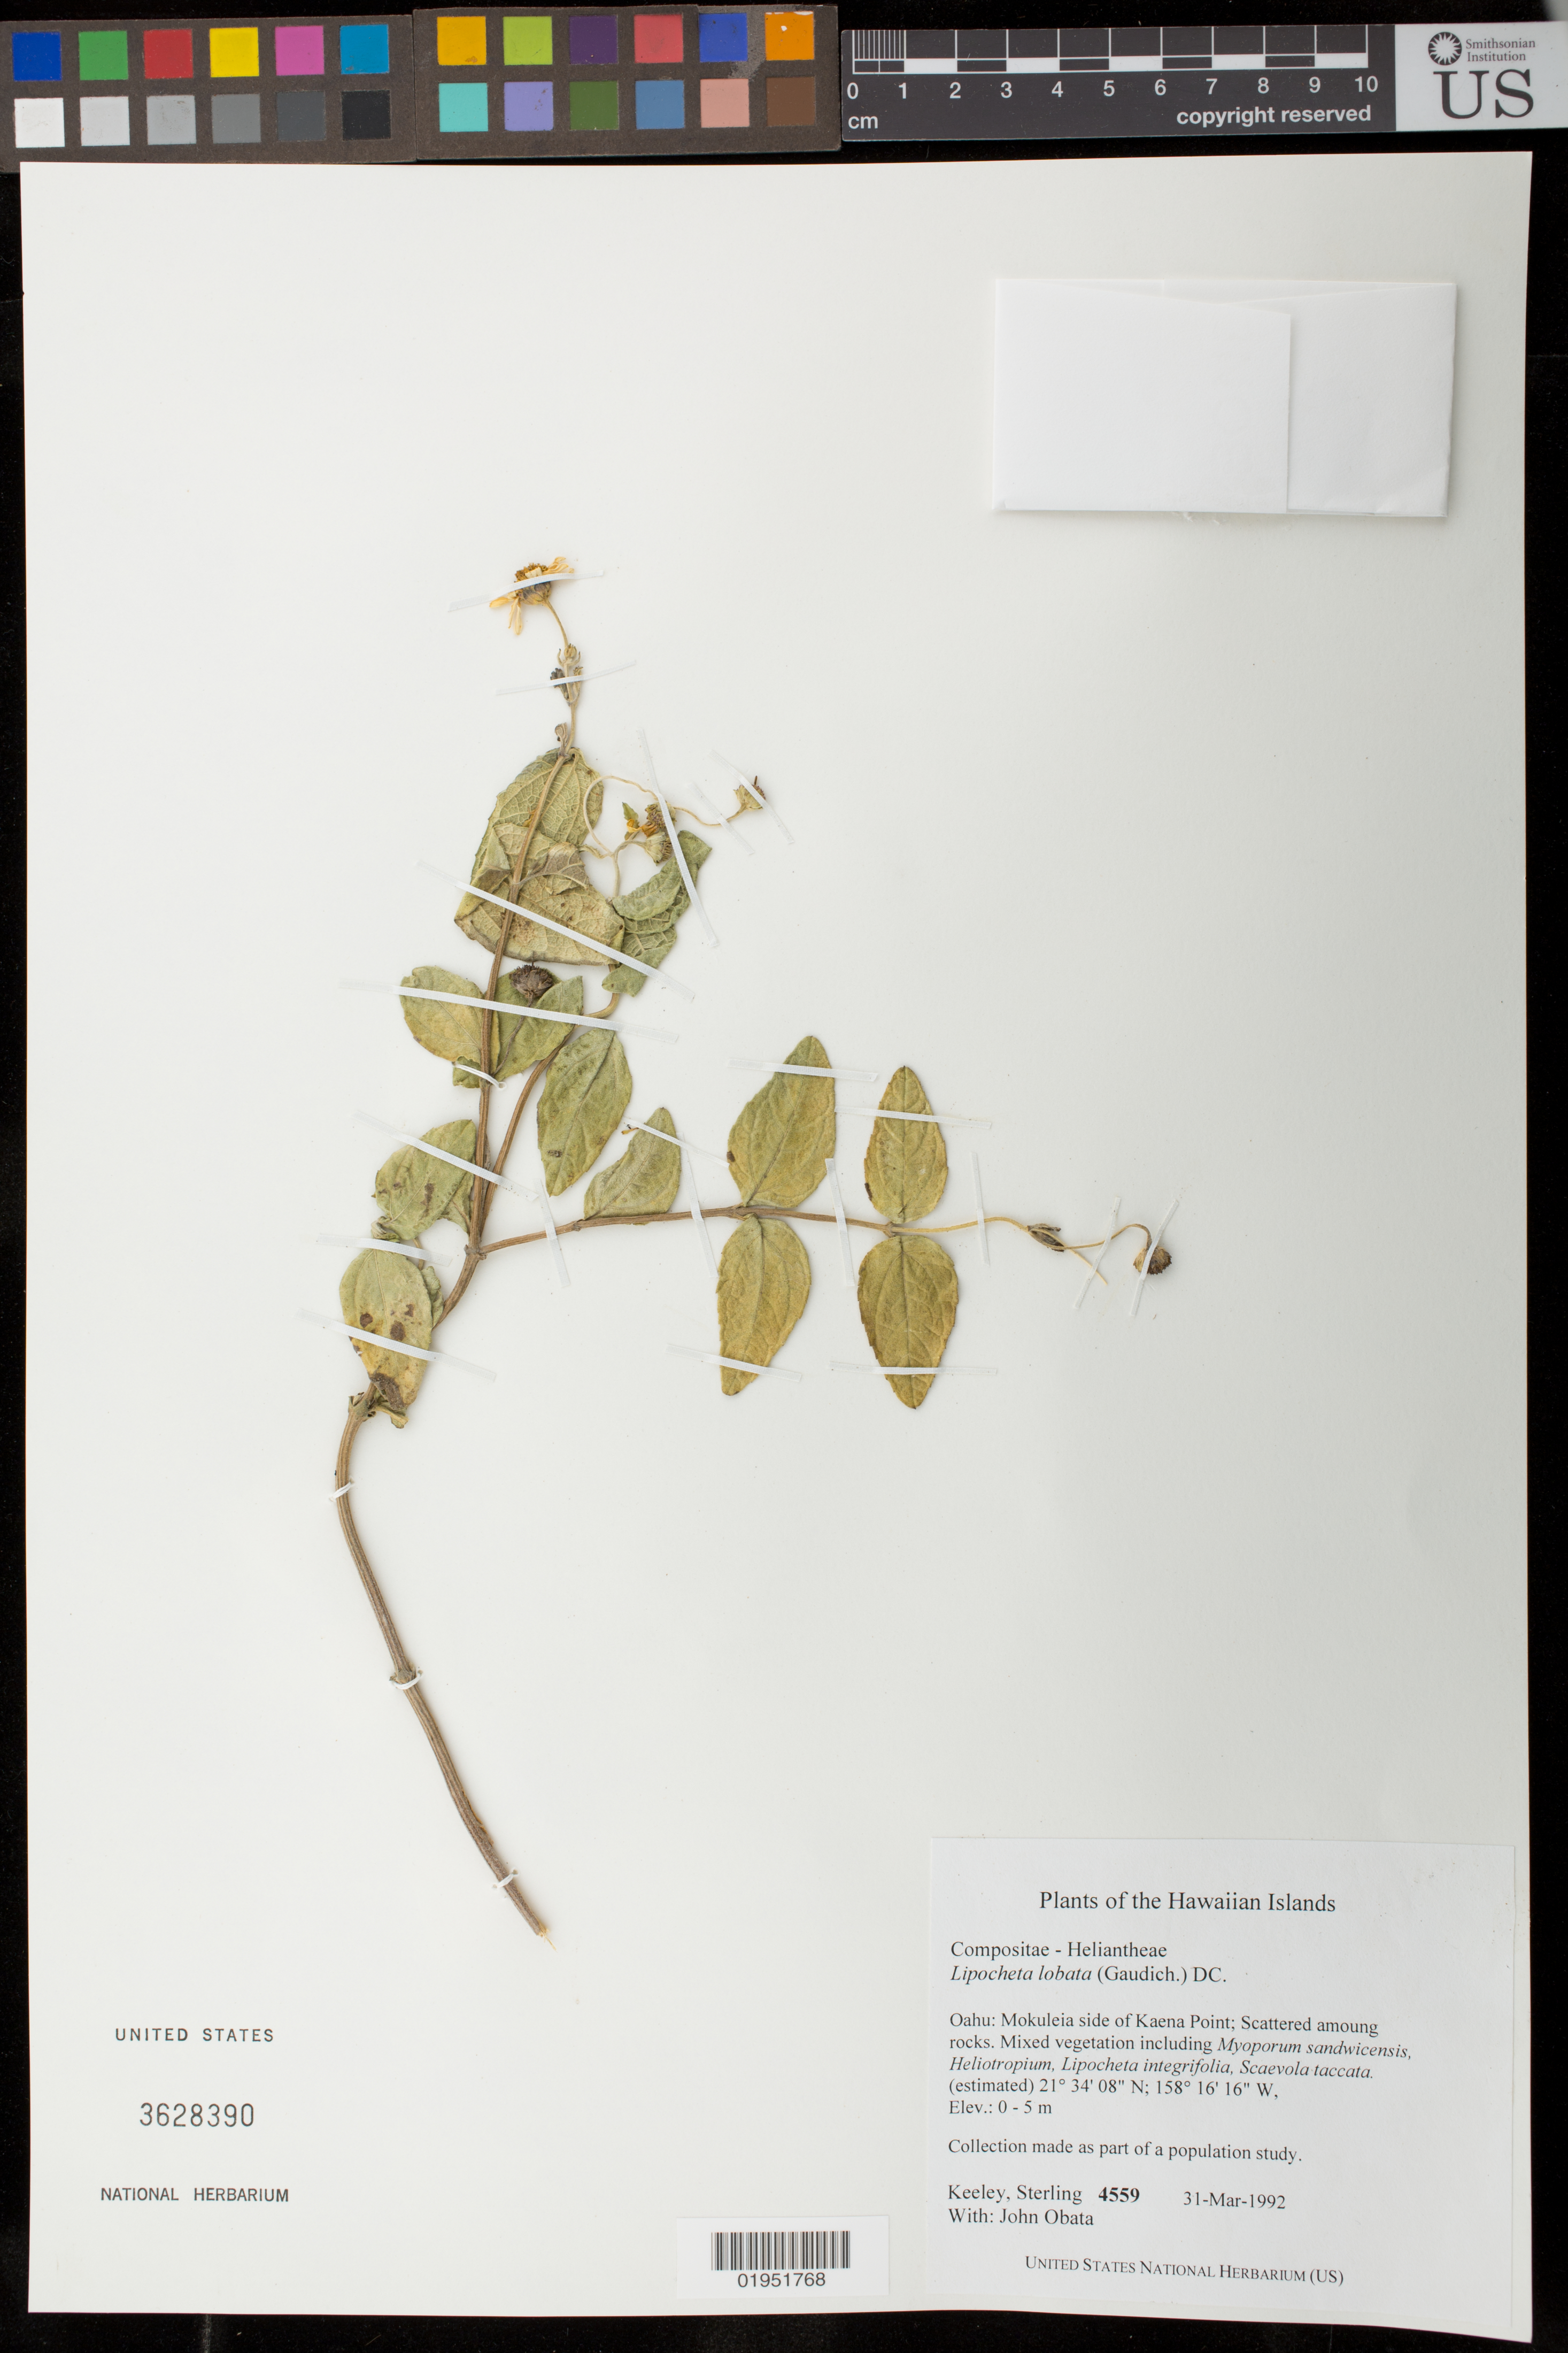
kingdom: Plantae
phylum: Tracheophyta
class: Magnoliopsida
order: Asterales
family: Asteraceae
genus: Lipochaeta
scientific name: Lipochaeta lobata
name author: (Gaudich.) DC.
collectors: S. Keeley & J. Obata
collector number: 4559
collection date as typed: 31 Mar 1992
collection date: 1992-03-31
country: United States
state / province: Hawaii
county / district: Honolulu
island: Oahu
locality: Mokuleia side of Kaena Point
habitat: Scattered amoung rocks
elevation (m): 0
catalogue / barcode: US 3628390